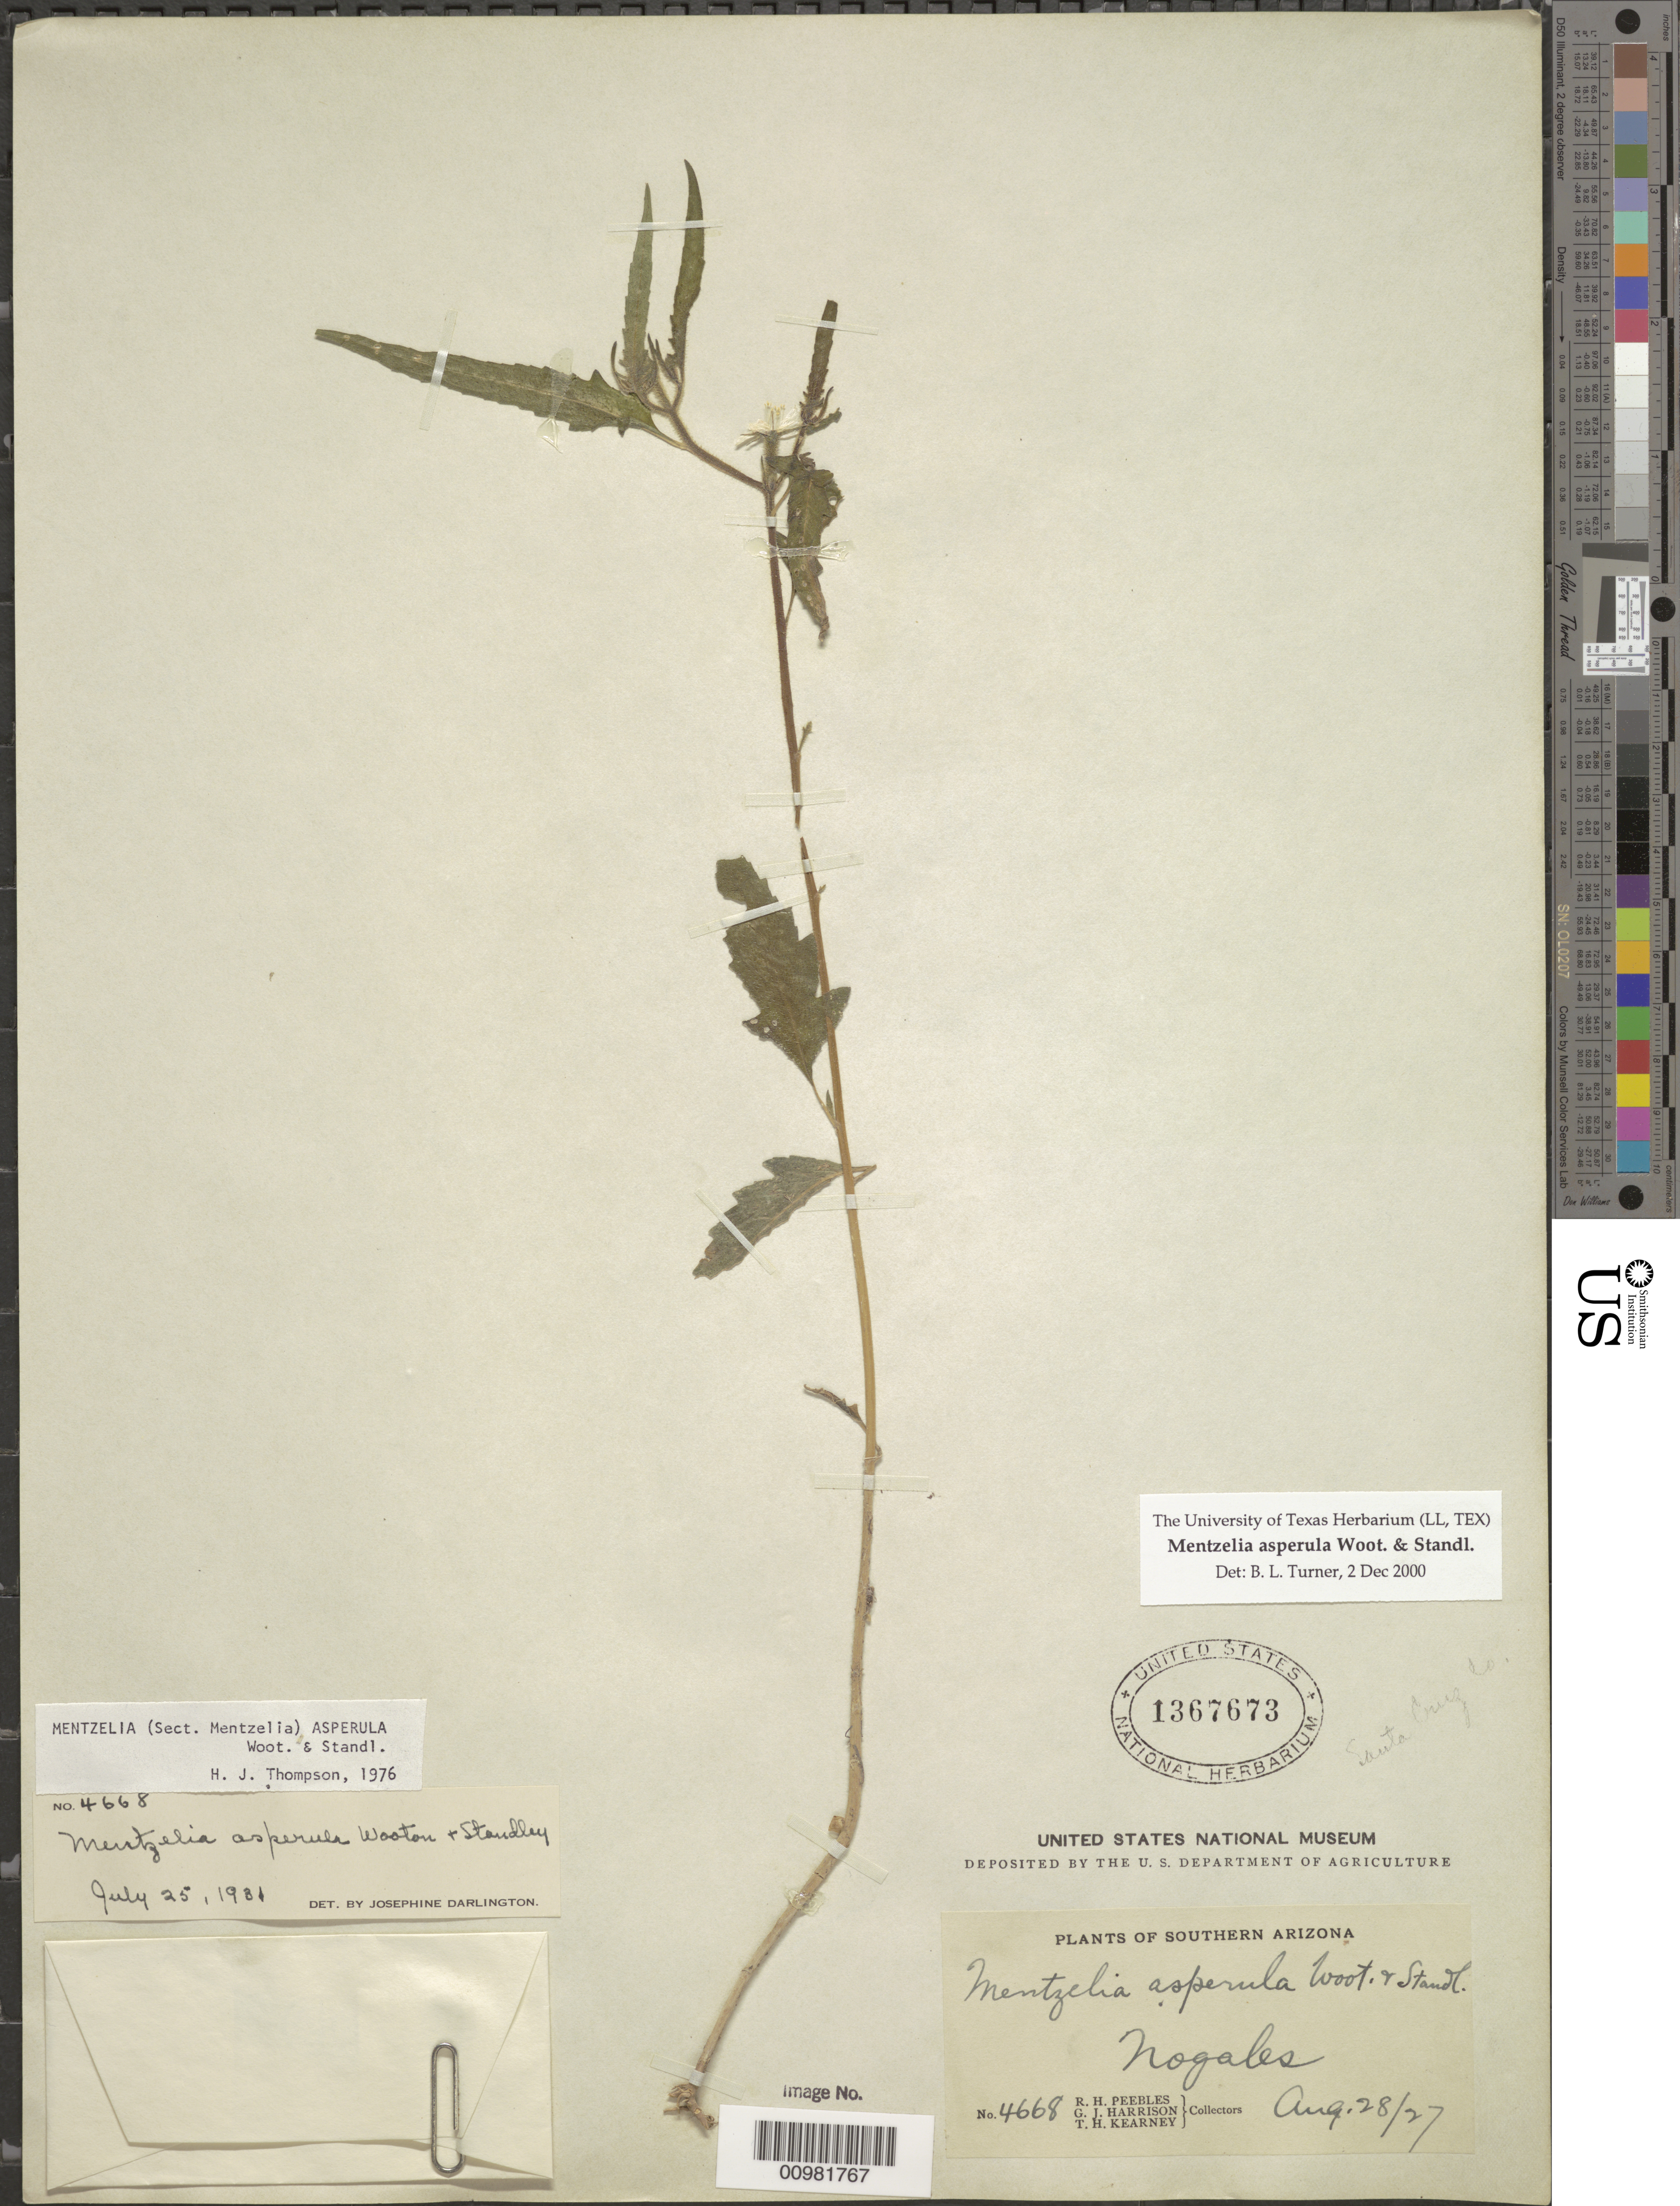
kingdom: Plantae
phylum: Tracheophyta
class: Magnoliopsida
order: Cornales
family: Loasaceae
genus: Mentzelia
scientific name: Mentzelia asperula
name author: Wooton & Standl.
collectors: R. H. Peebles & G. J. Harrison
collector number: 4668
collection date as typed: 28 Aug 1927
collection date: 1927-08-28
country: United States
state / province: Arizona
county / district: Santa Cruz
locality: Nogales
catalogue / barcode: US 1367673